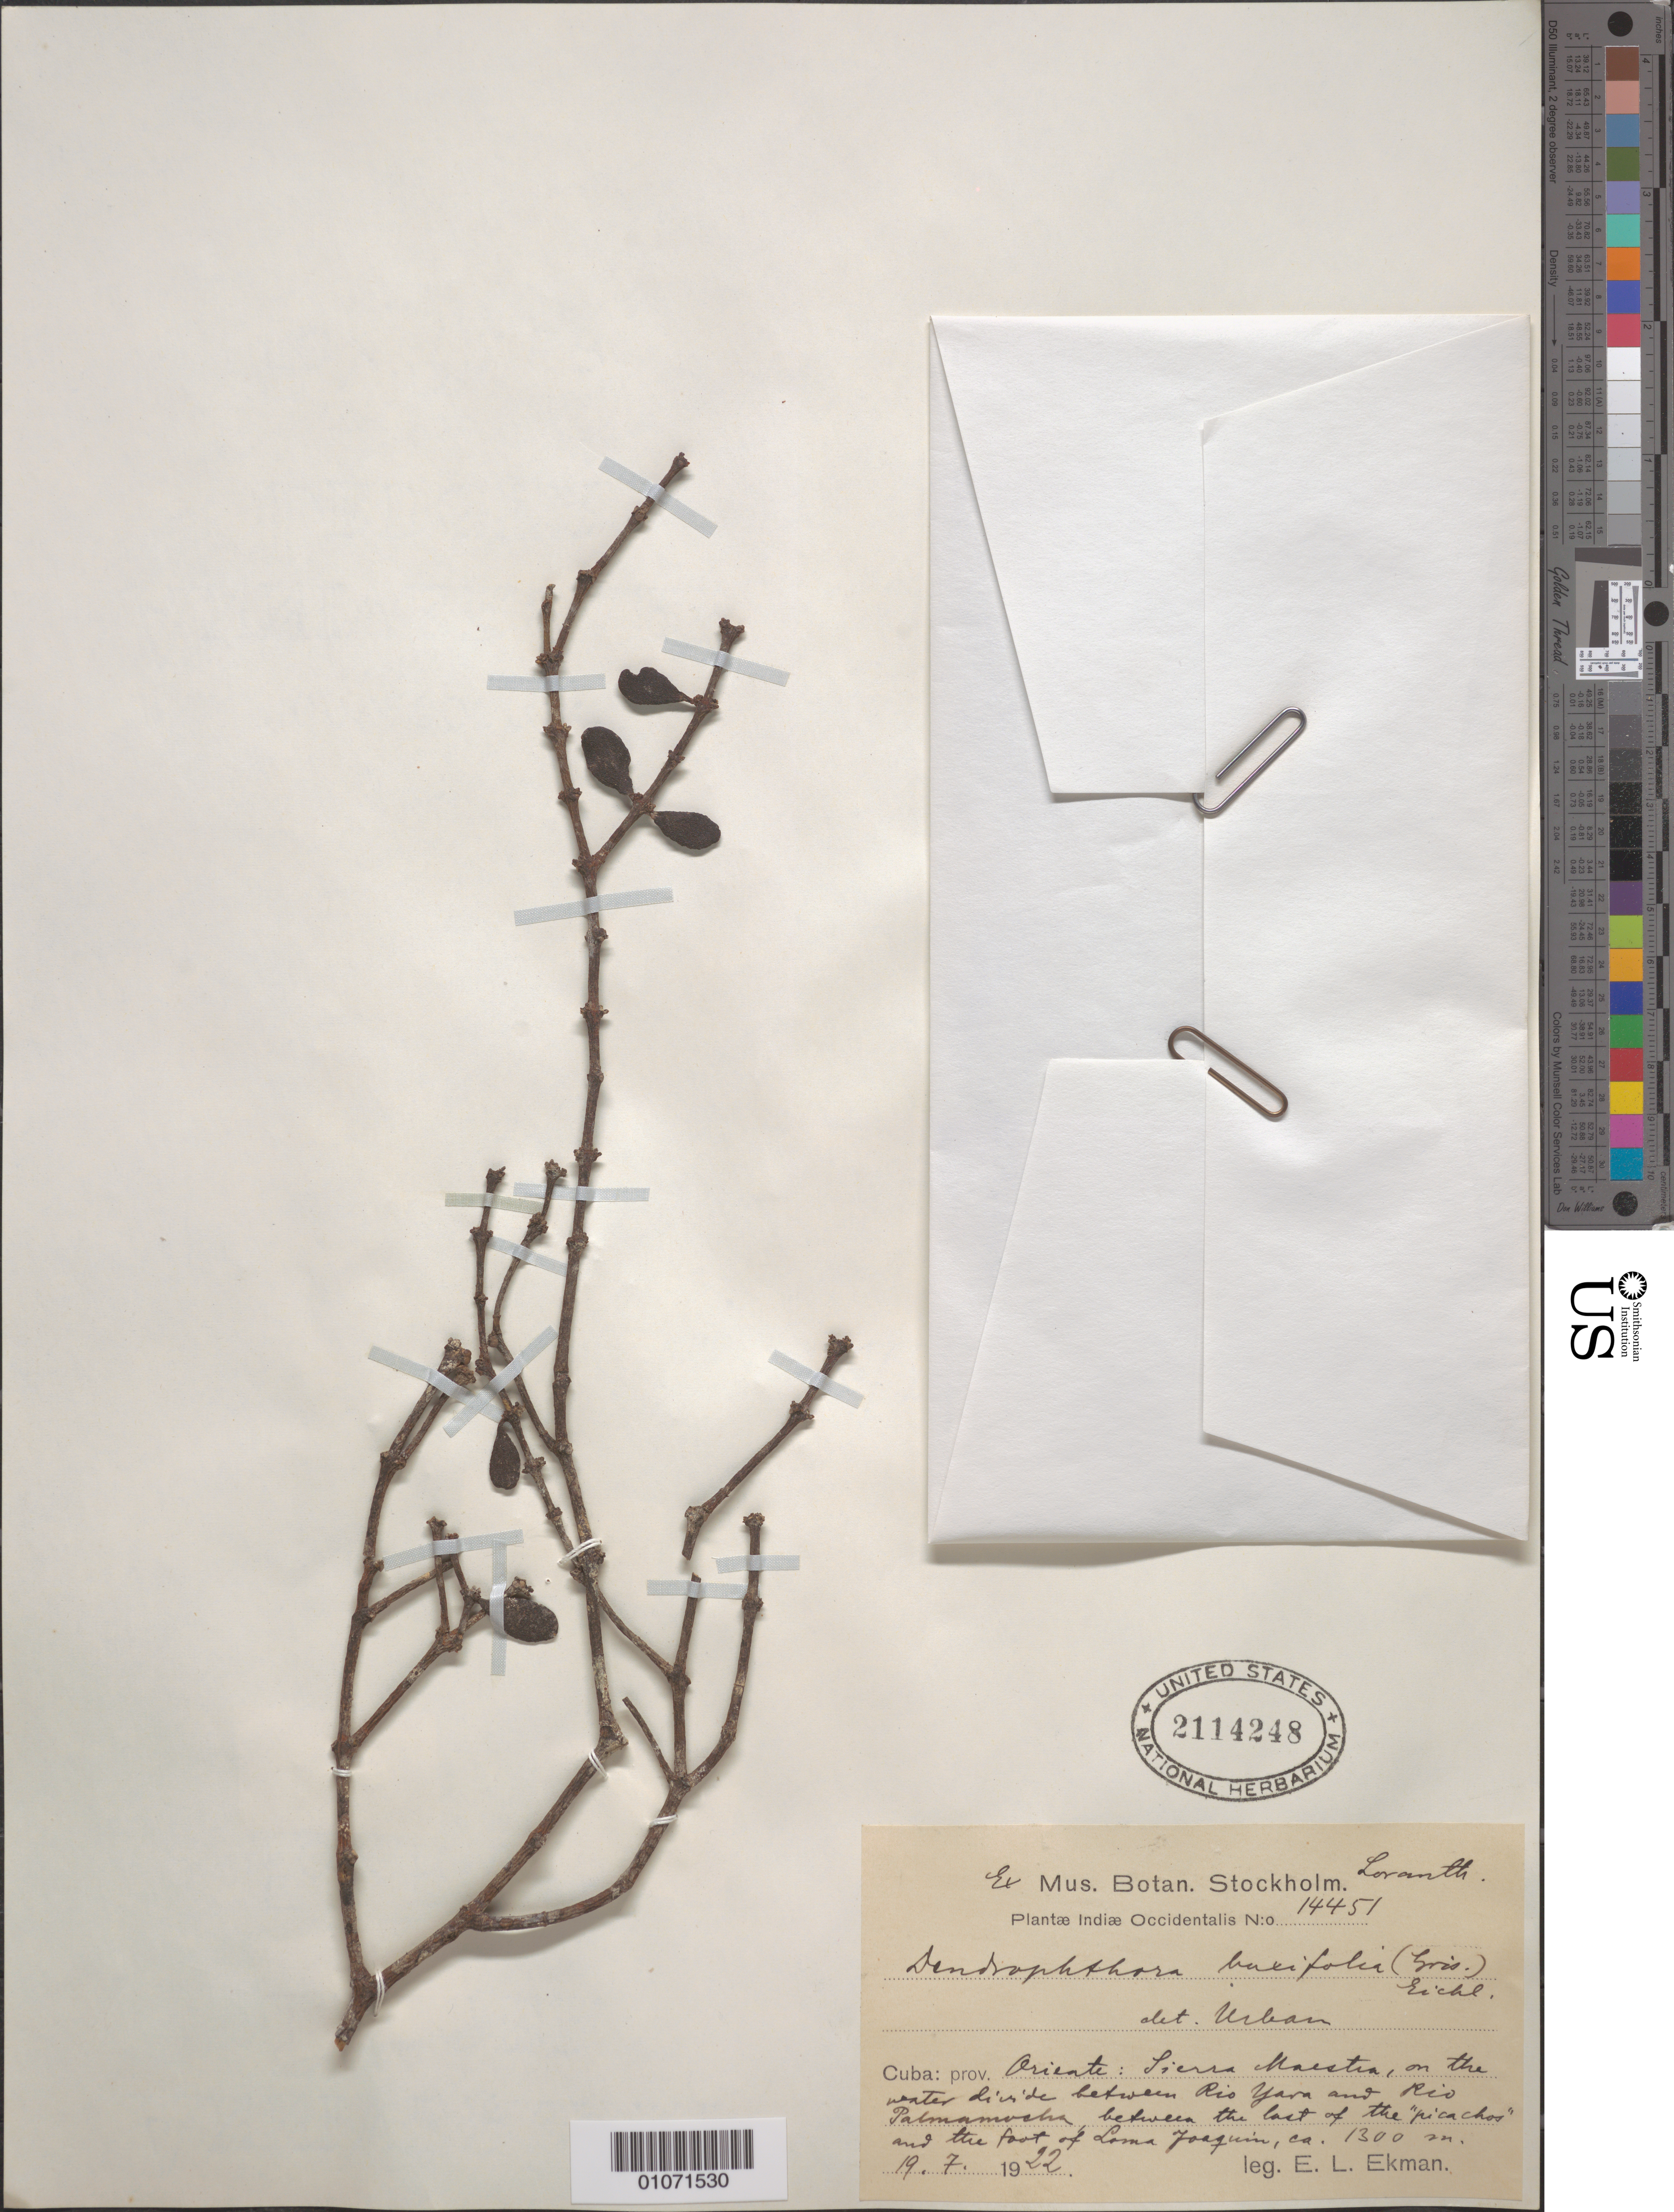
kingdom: Plantae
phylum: Tracheophyta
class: Magnoliopsida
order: Santalales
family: Viscaceae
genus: Dendrophthora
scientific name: Dendrophthora buxifolia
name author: (Lam.) Eichler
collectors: E. L. Ekman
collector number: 14451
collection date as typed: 19 Jul 1922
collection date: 1922-07-19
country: Cuba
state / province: Oriente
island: Cuba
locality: Sierra Maestra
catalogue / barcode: US 2114248